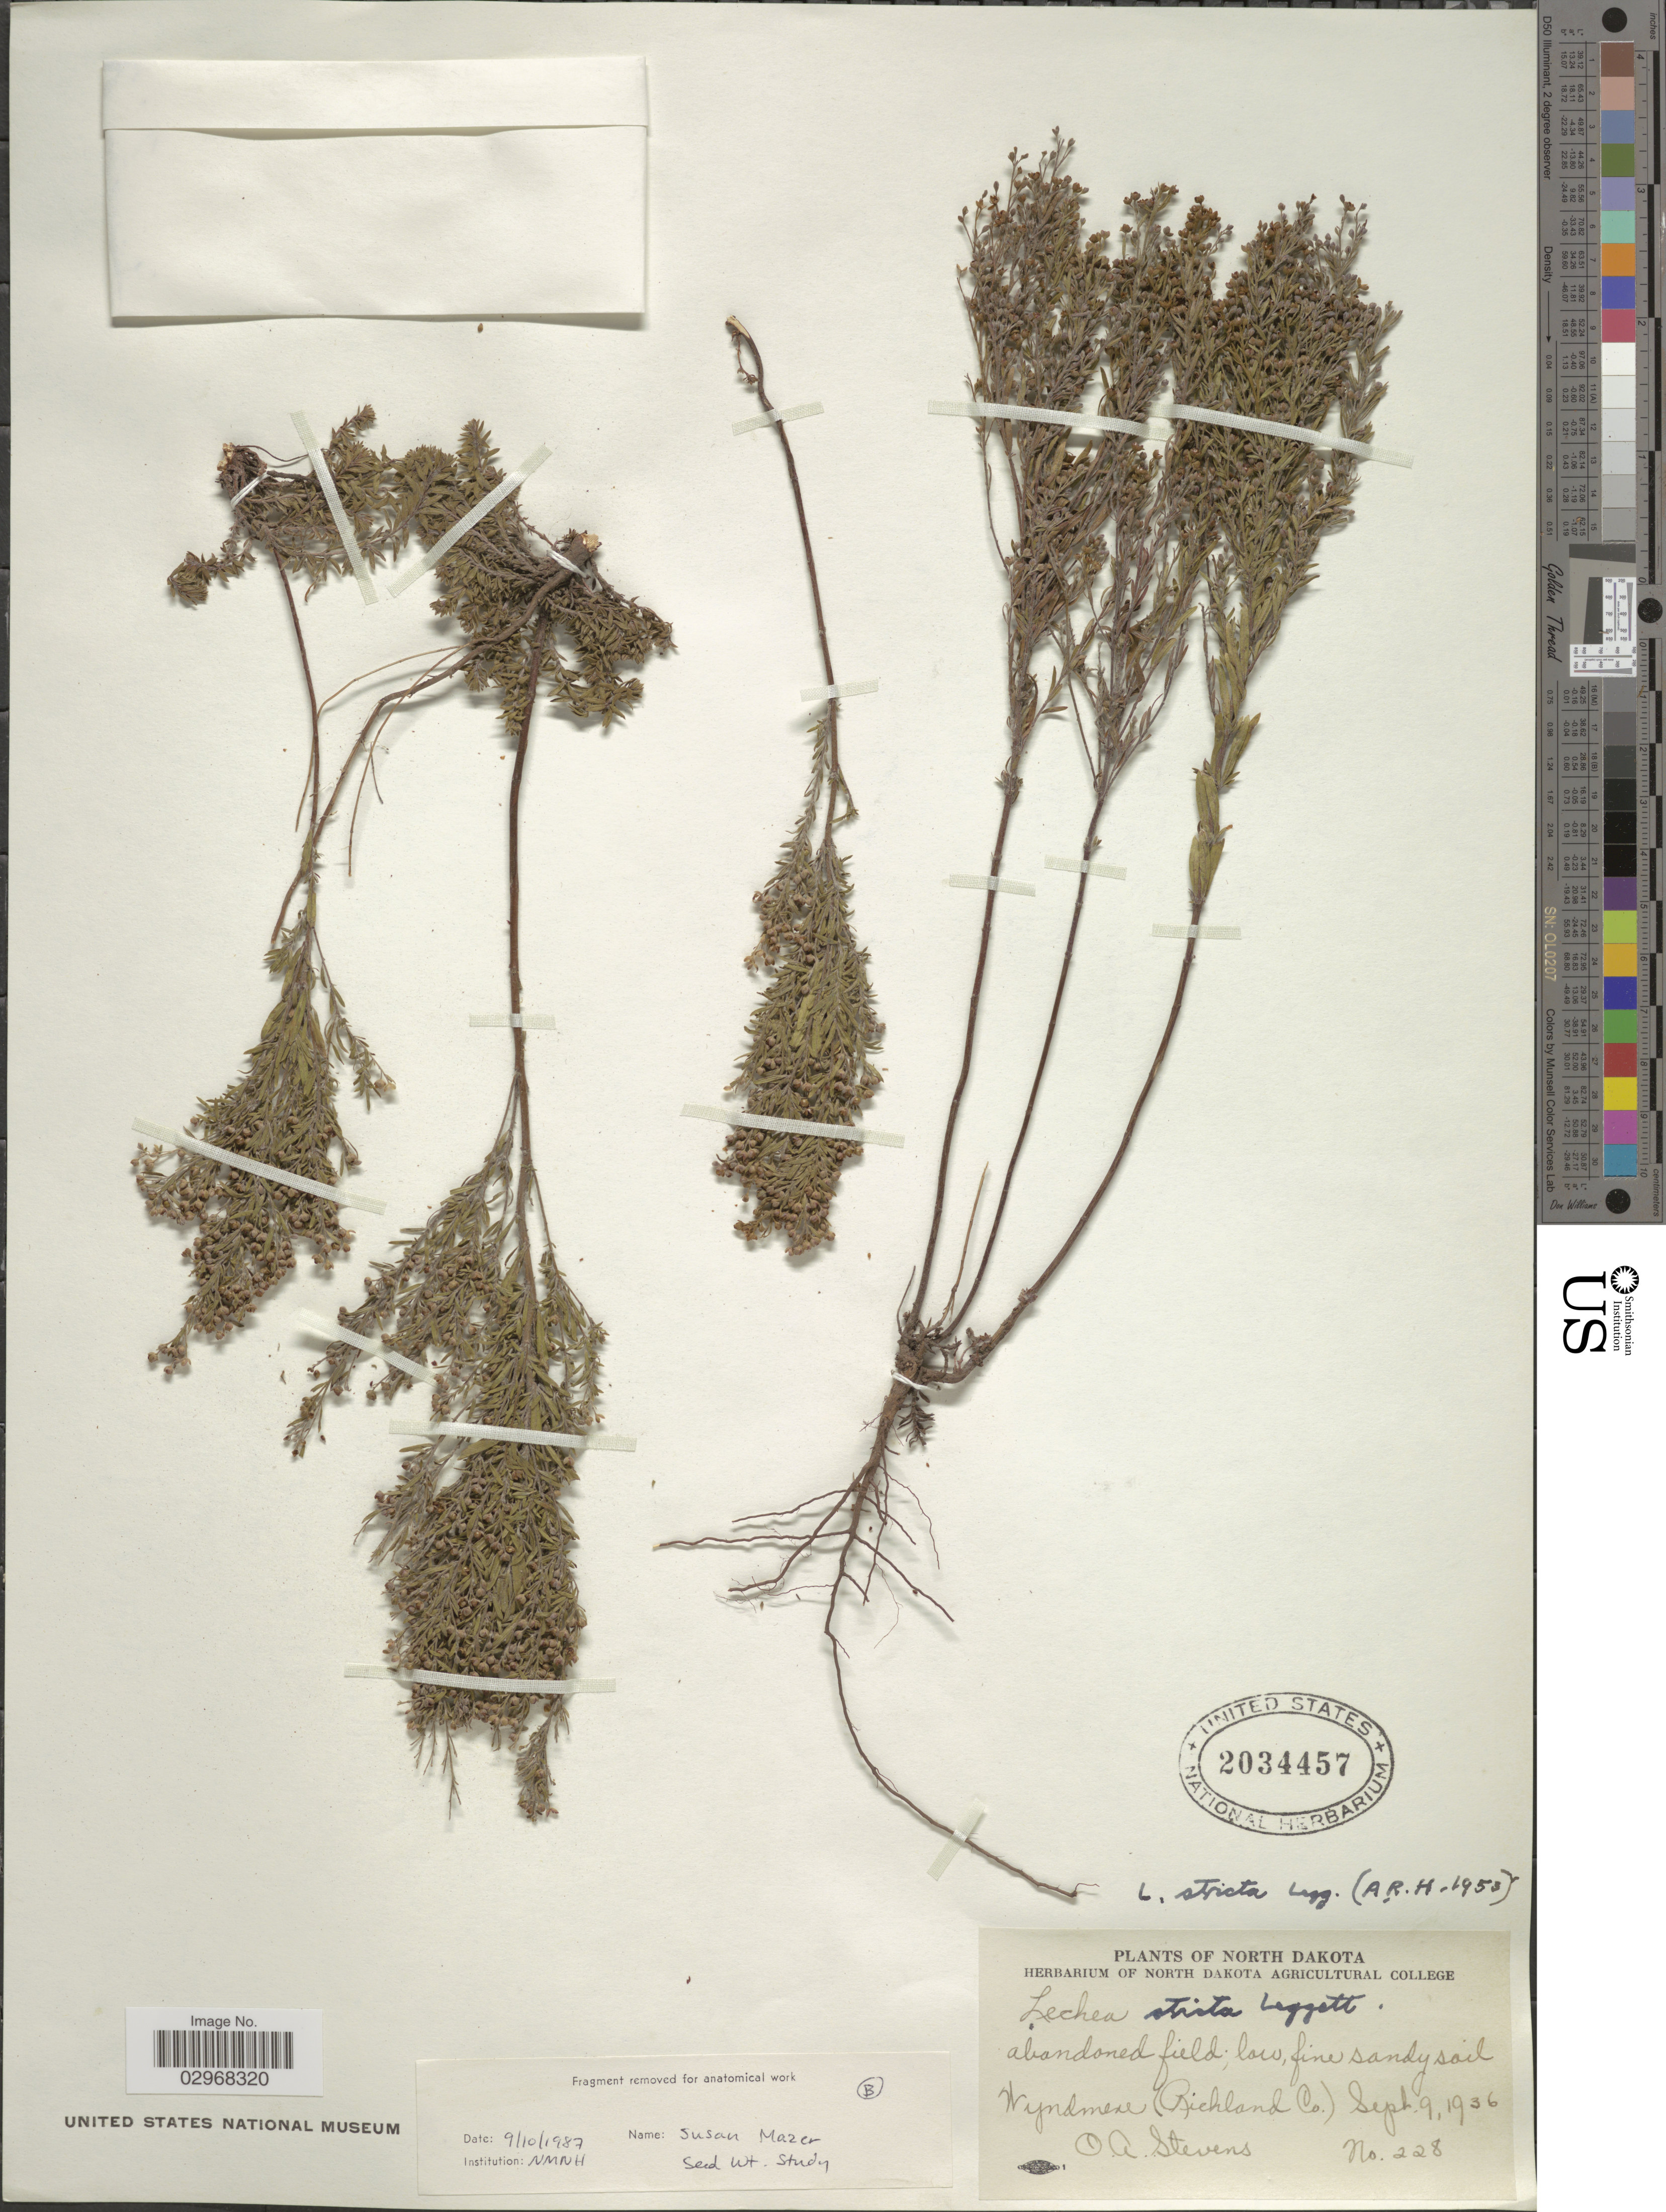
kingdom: Plantae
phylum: Tracheophyta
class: Magnoliopsida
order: Malvales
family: Cistaceae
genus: Lechea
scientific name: Lechea stricta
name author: Legg.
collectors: O. A. Stevens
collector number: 228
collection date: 1936-09-09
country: United States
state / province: North Dakota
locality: Wyndmere (Richland Co.).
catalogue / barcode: US 2034457